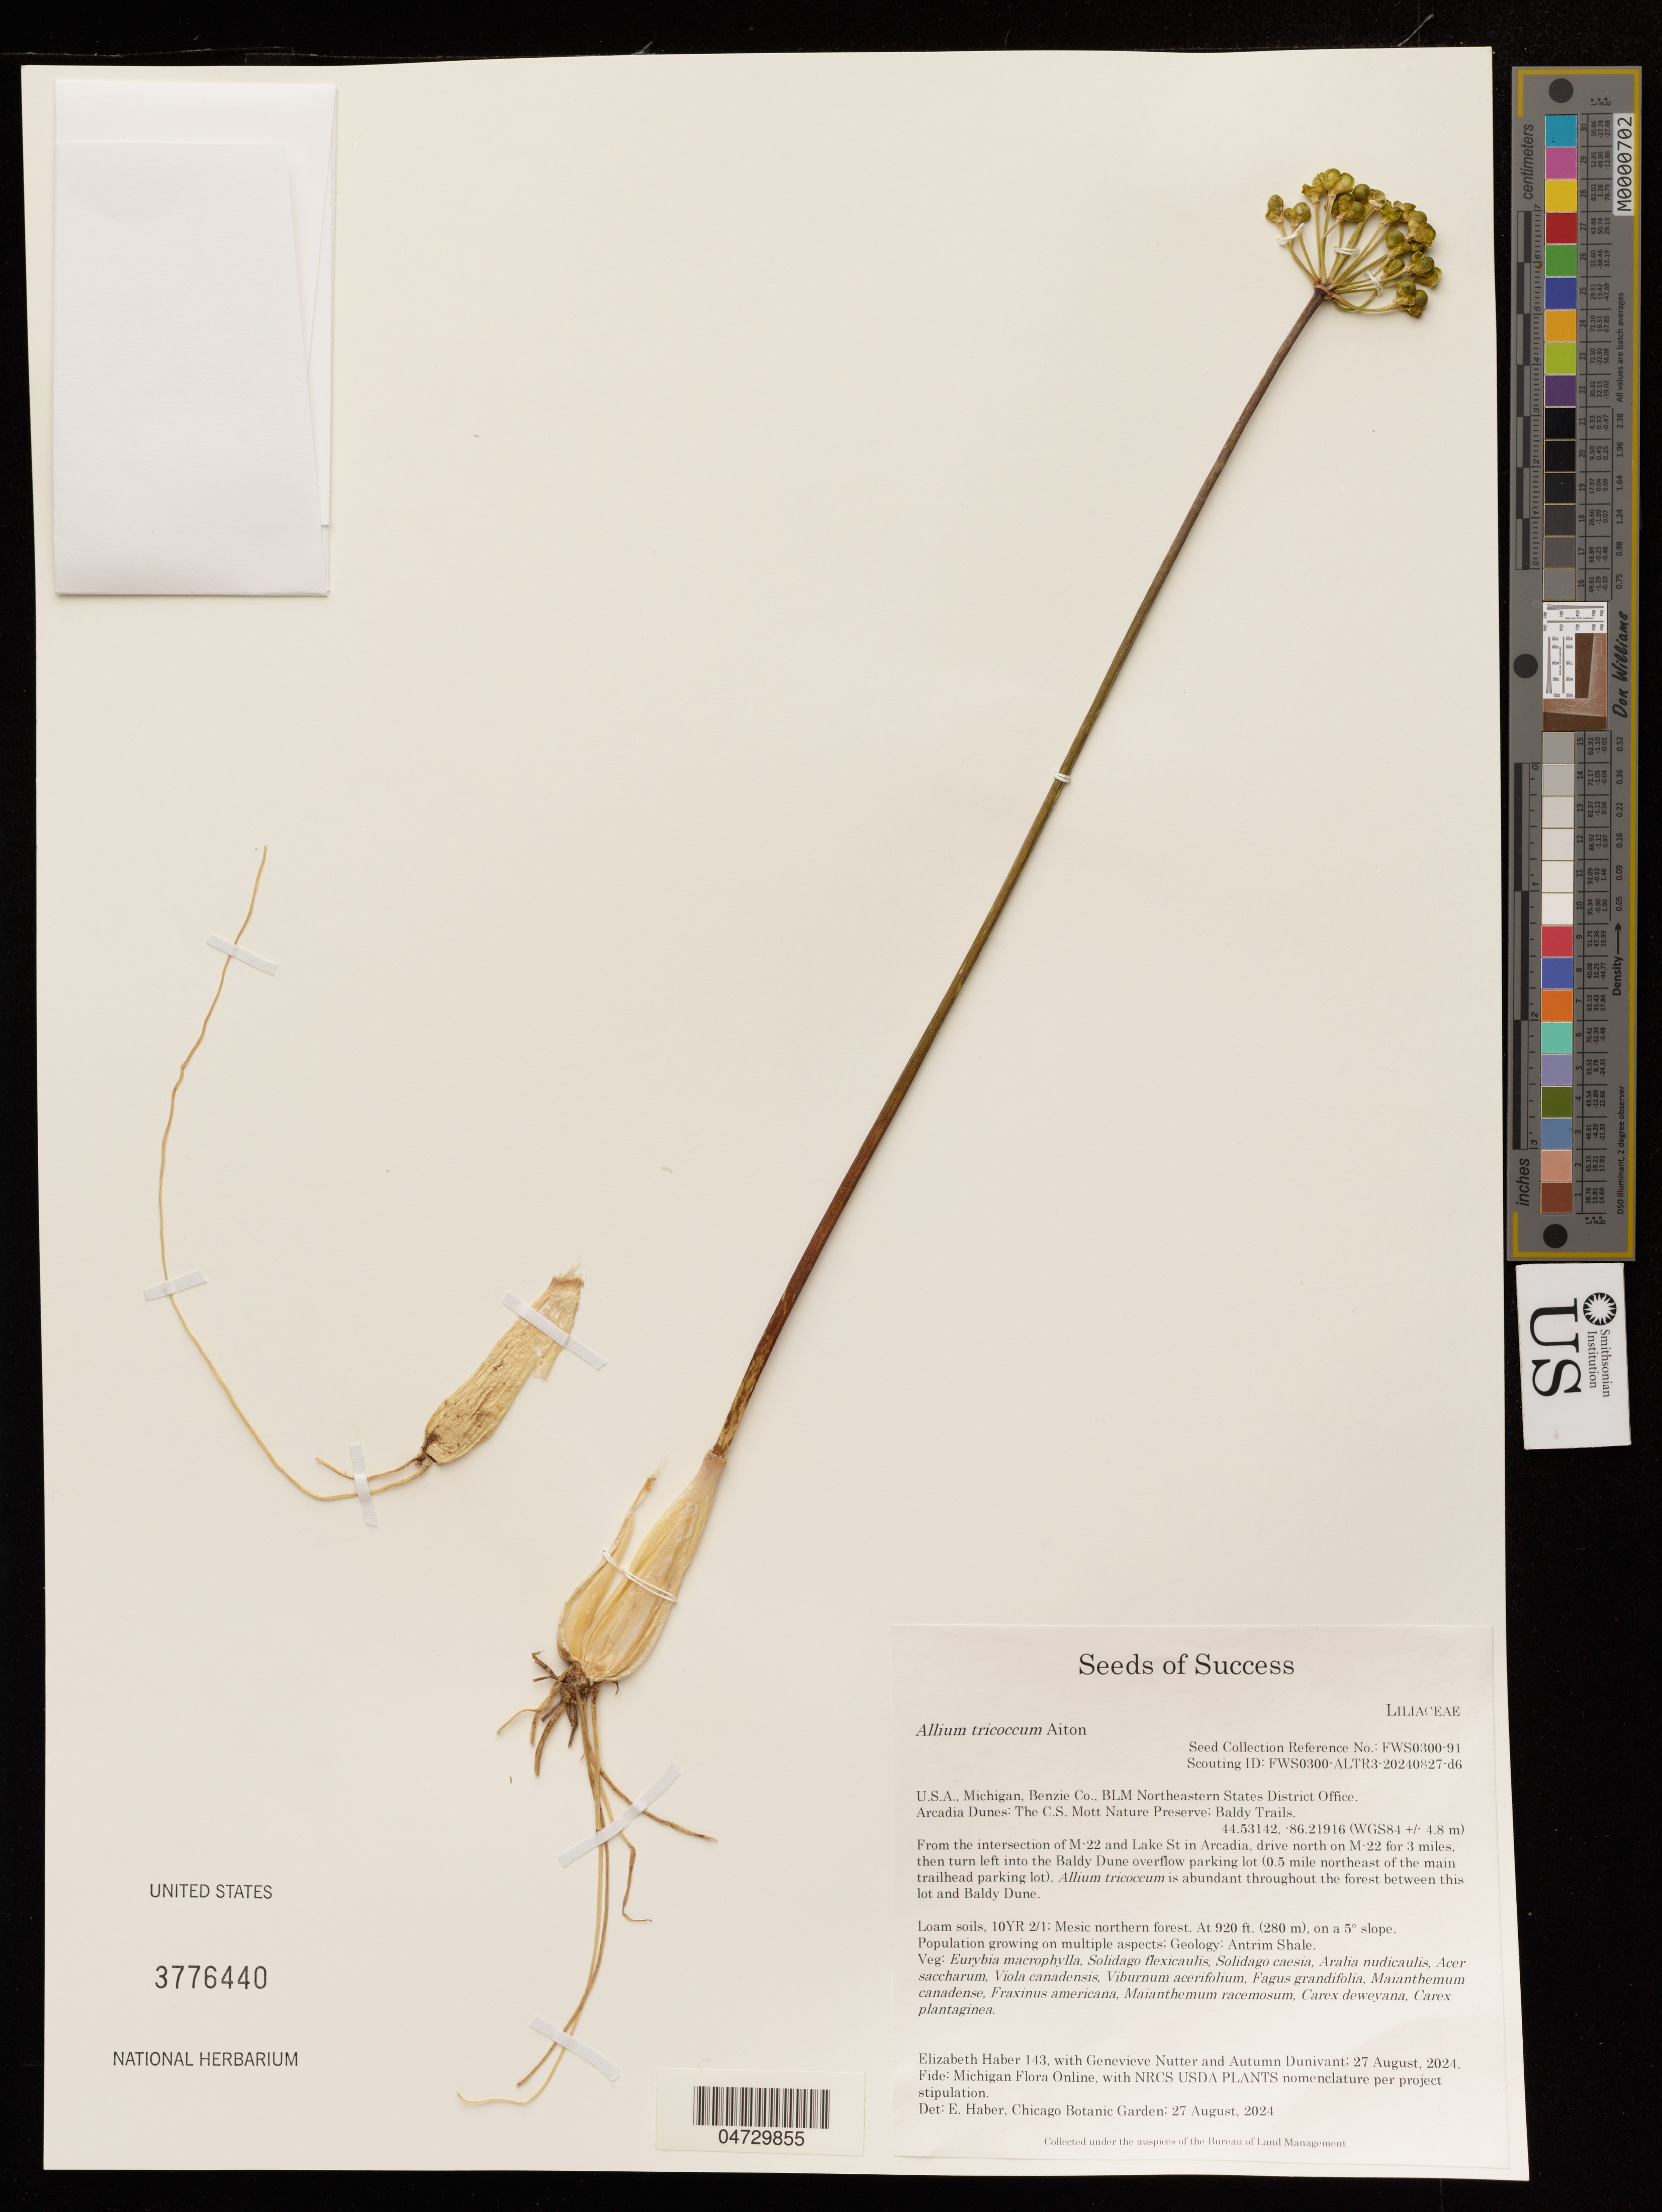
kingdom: Plantae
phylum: Tracheophyta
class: Liliopsida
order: Asparagales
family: Amaryllidaceae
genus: Allium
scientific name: Allium tricoccum sensu Blanco non Ait.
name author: Blanco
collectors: E. Haber, G. Nutter & A. Dunivant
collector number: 143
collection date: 2024-08-27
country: United States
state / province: Michigan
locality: Benzie Co., BLM Northeastern States District Office. Arcadia Dunes: The C.S. Mott Nature Preserve; Baldy Trails. (WGS84 +/- 4.8 m).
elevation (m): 280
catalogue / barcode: US 3776440